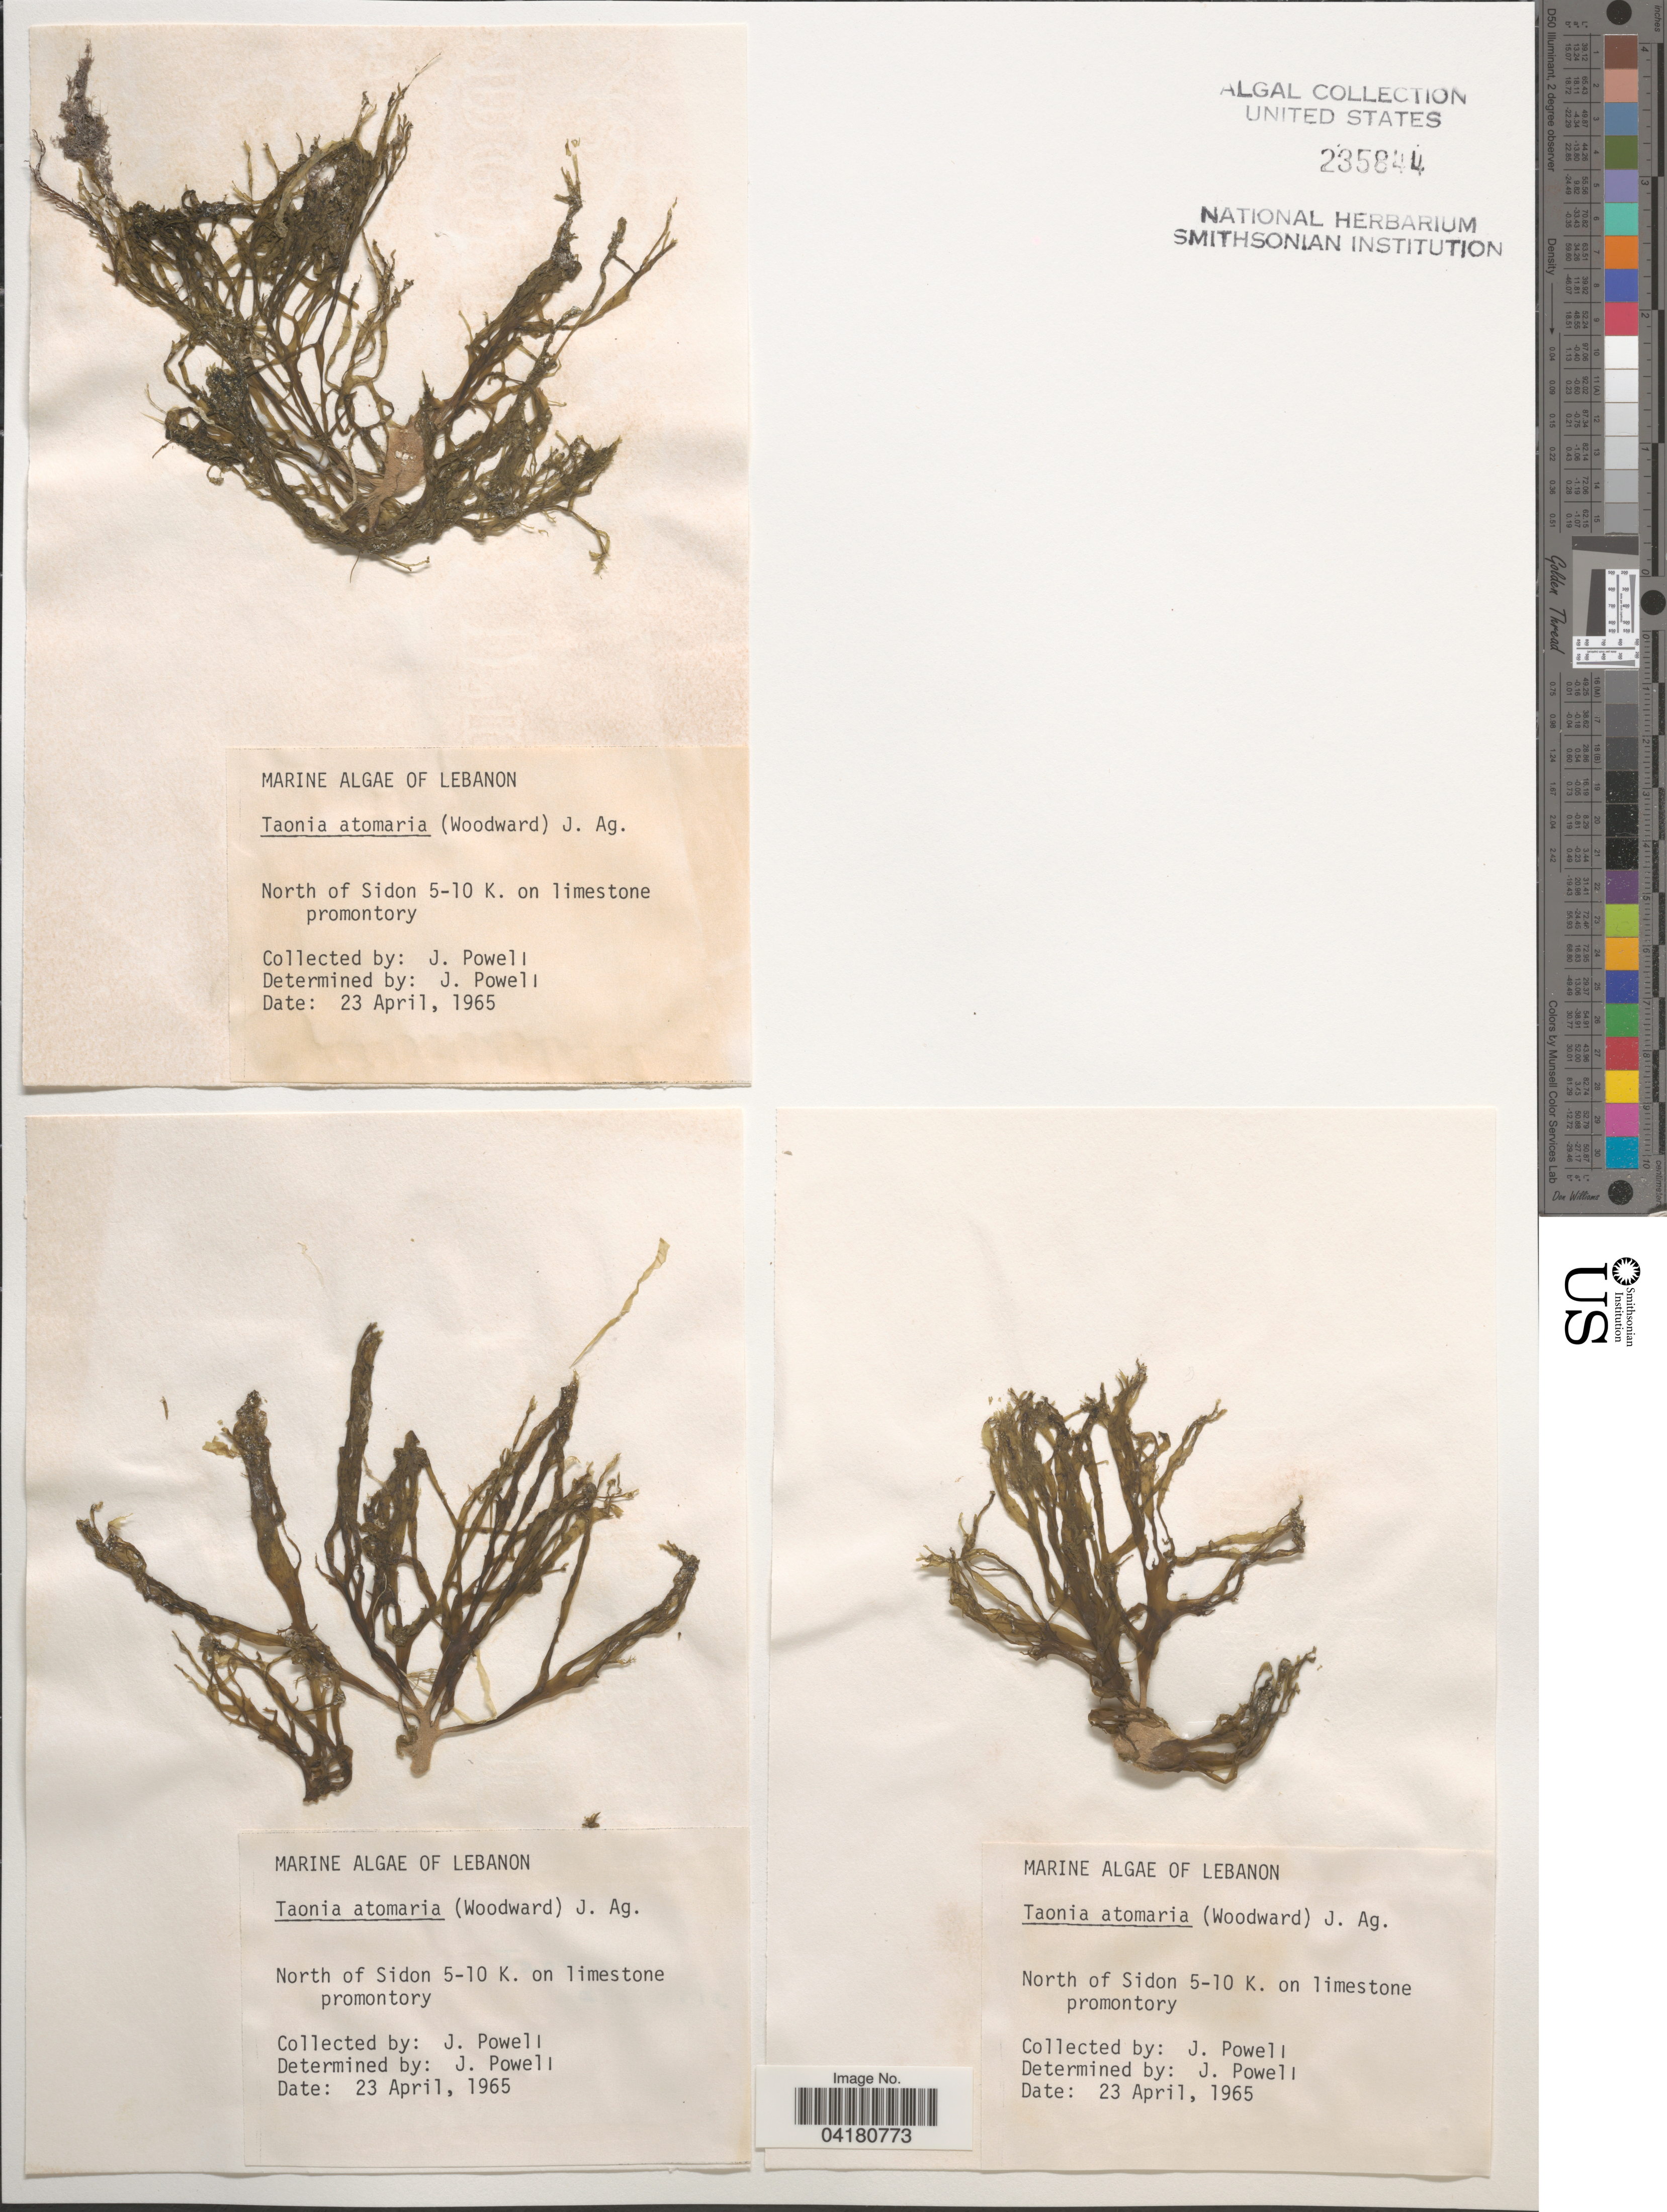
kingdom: Chromista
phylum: Ochrophyta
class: Phaeophyceae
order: Dictyotales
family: Dictyotaceae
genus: Taonia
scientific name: Taonia atomaria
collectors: J. Powell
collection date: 1965-04-23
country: Lebanon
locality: North of Sidon 5-10 K. on limestone promontory.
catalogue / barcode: US 235844